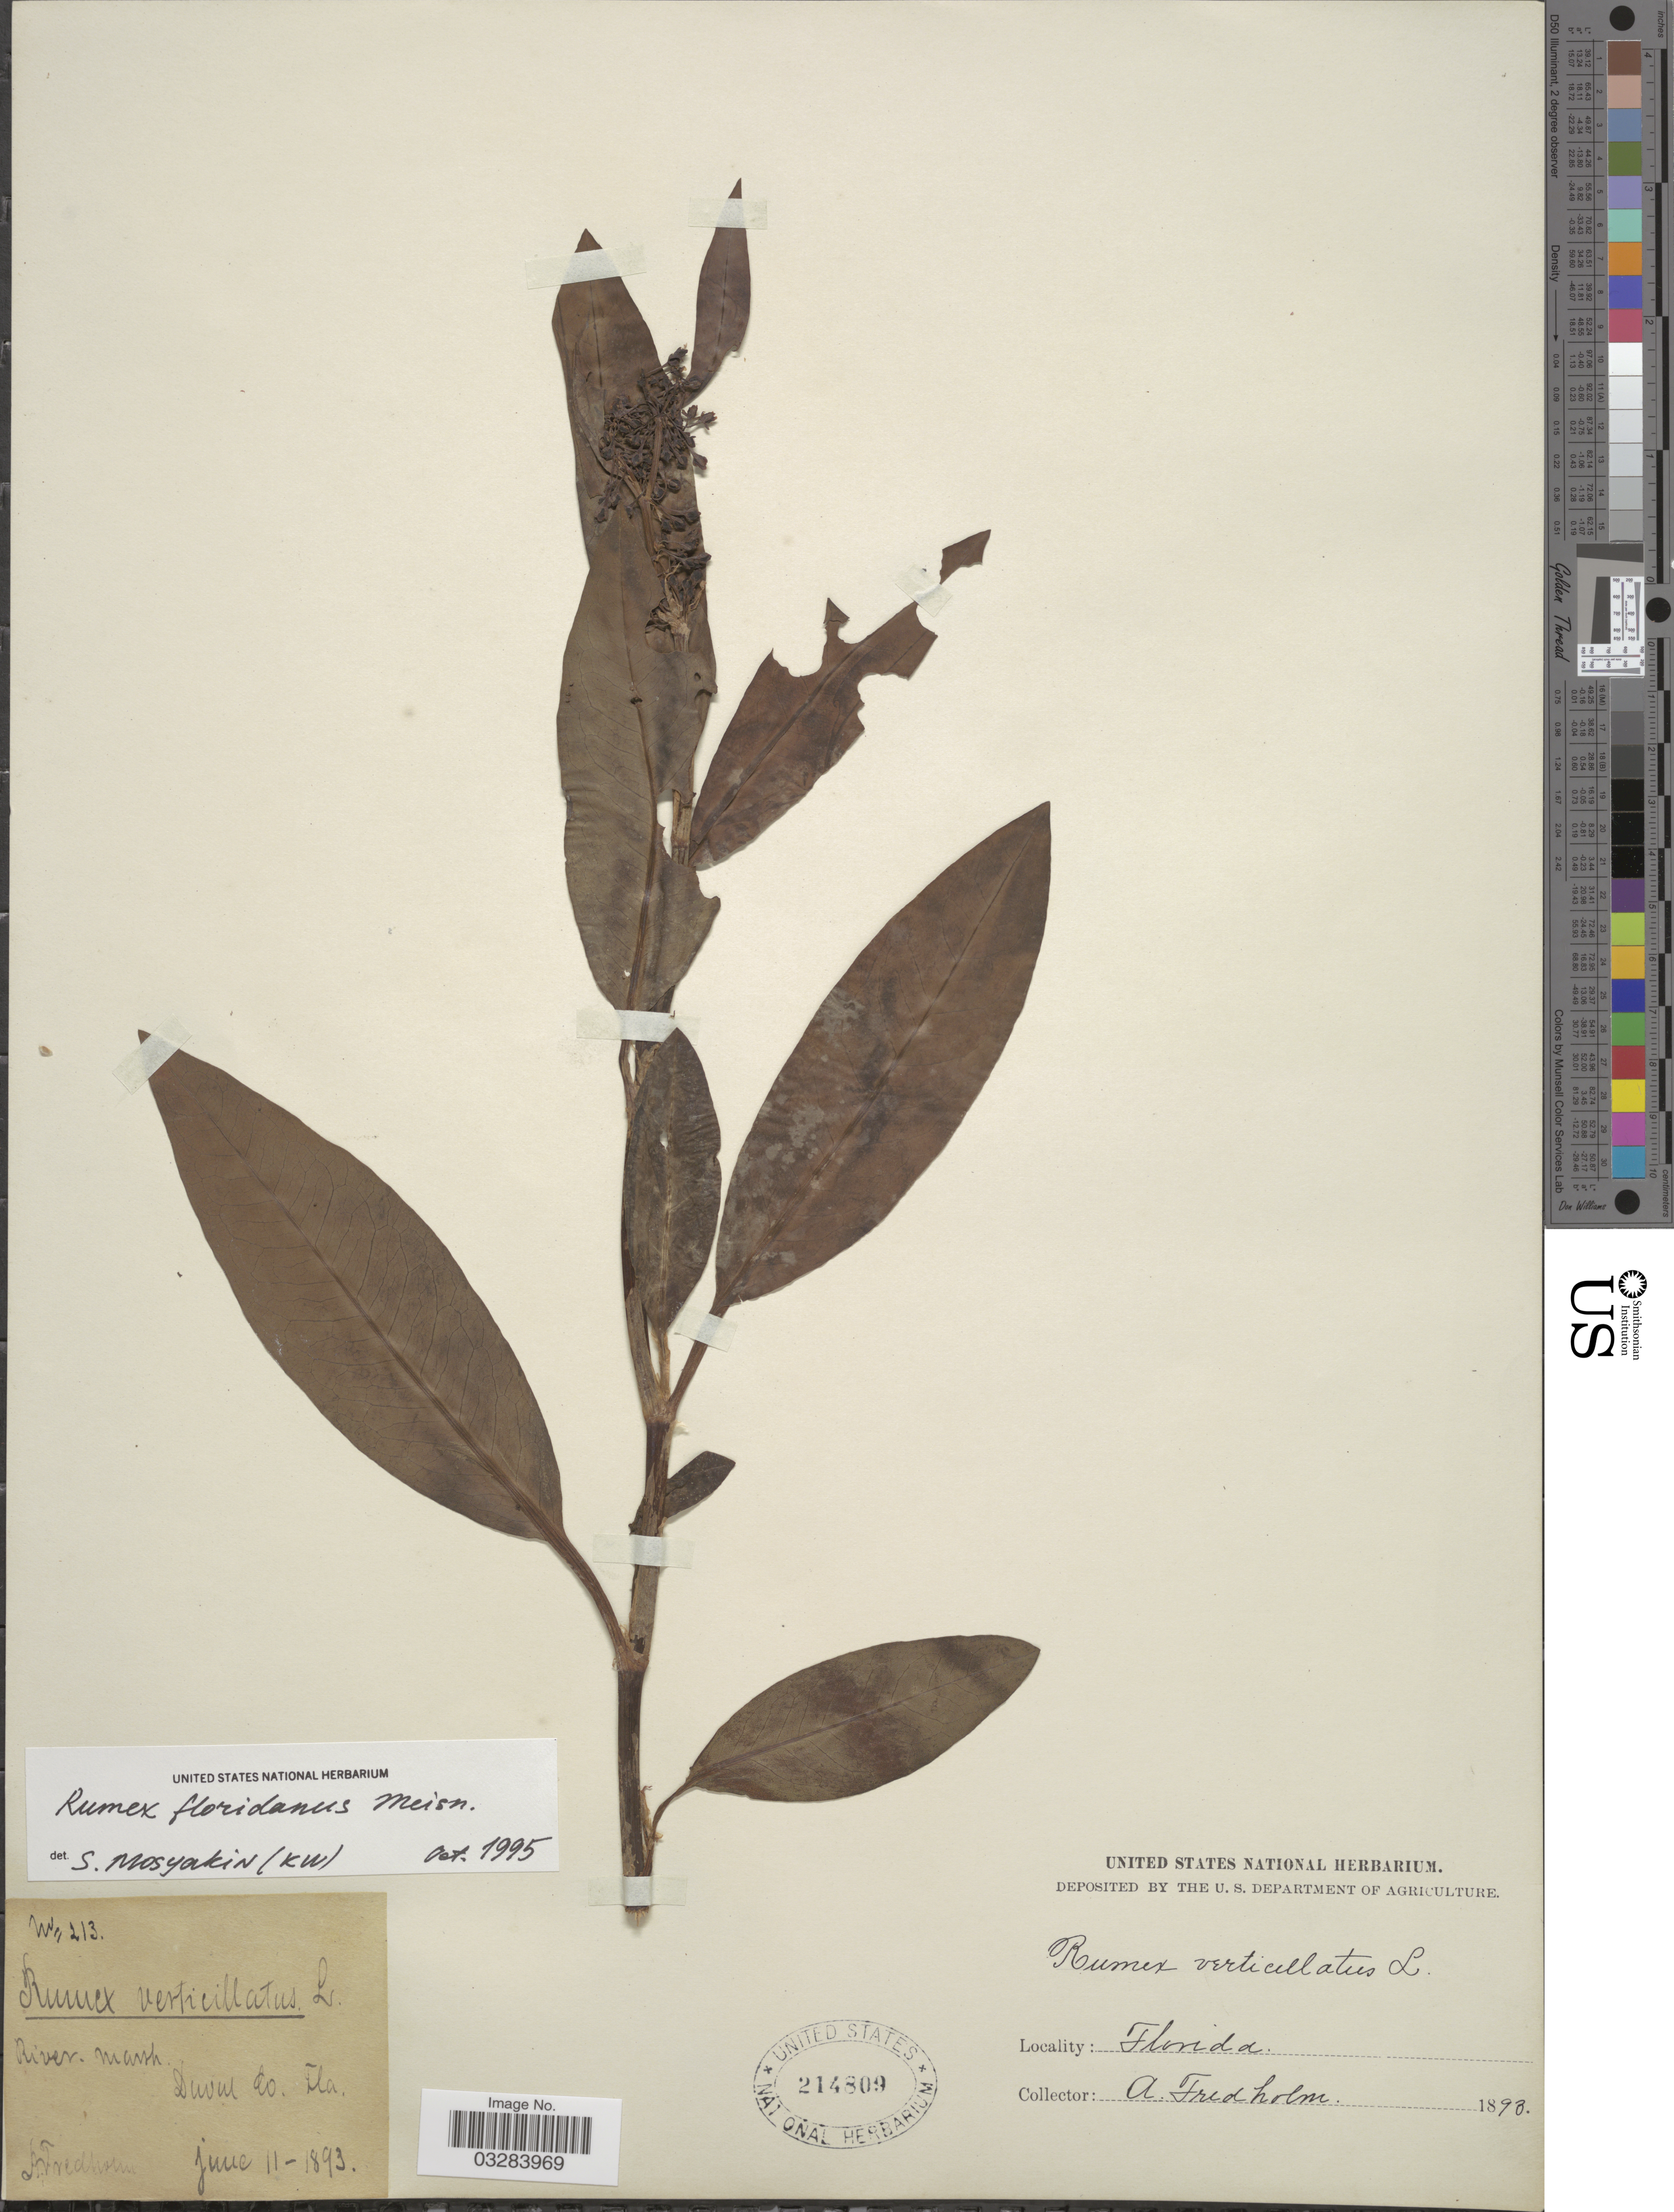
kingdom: Plantae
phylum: Tracheophyta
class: Magnoliopsida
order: Caryophyllales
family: Polygonaceae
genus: Rumex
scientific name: Rumex floridanus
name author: Meisn.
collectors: A. Fredholm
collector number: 213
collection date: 1893-06-11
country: United States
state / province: Florida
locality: Duval Co. Fla.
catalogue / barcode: US 214809